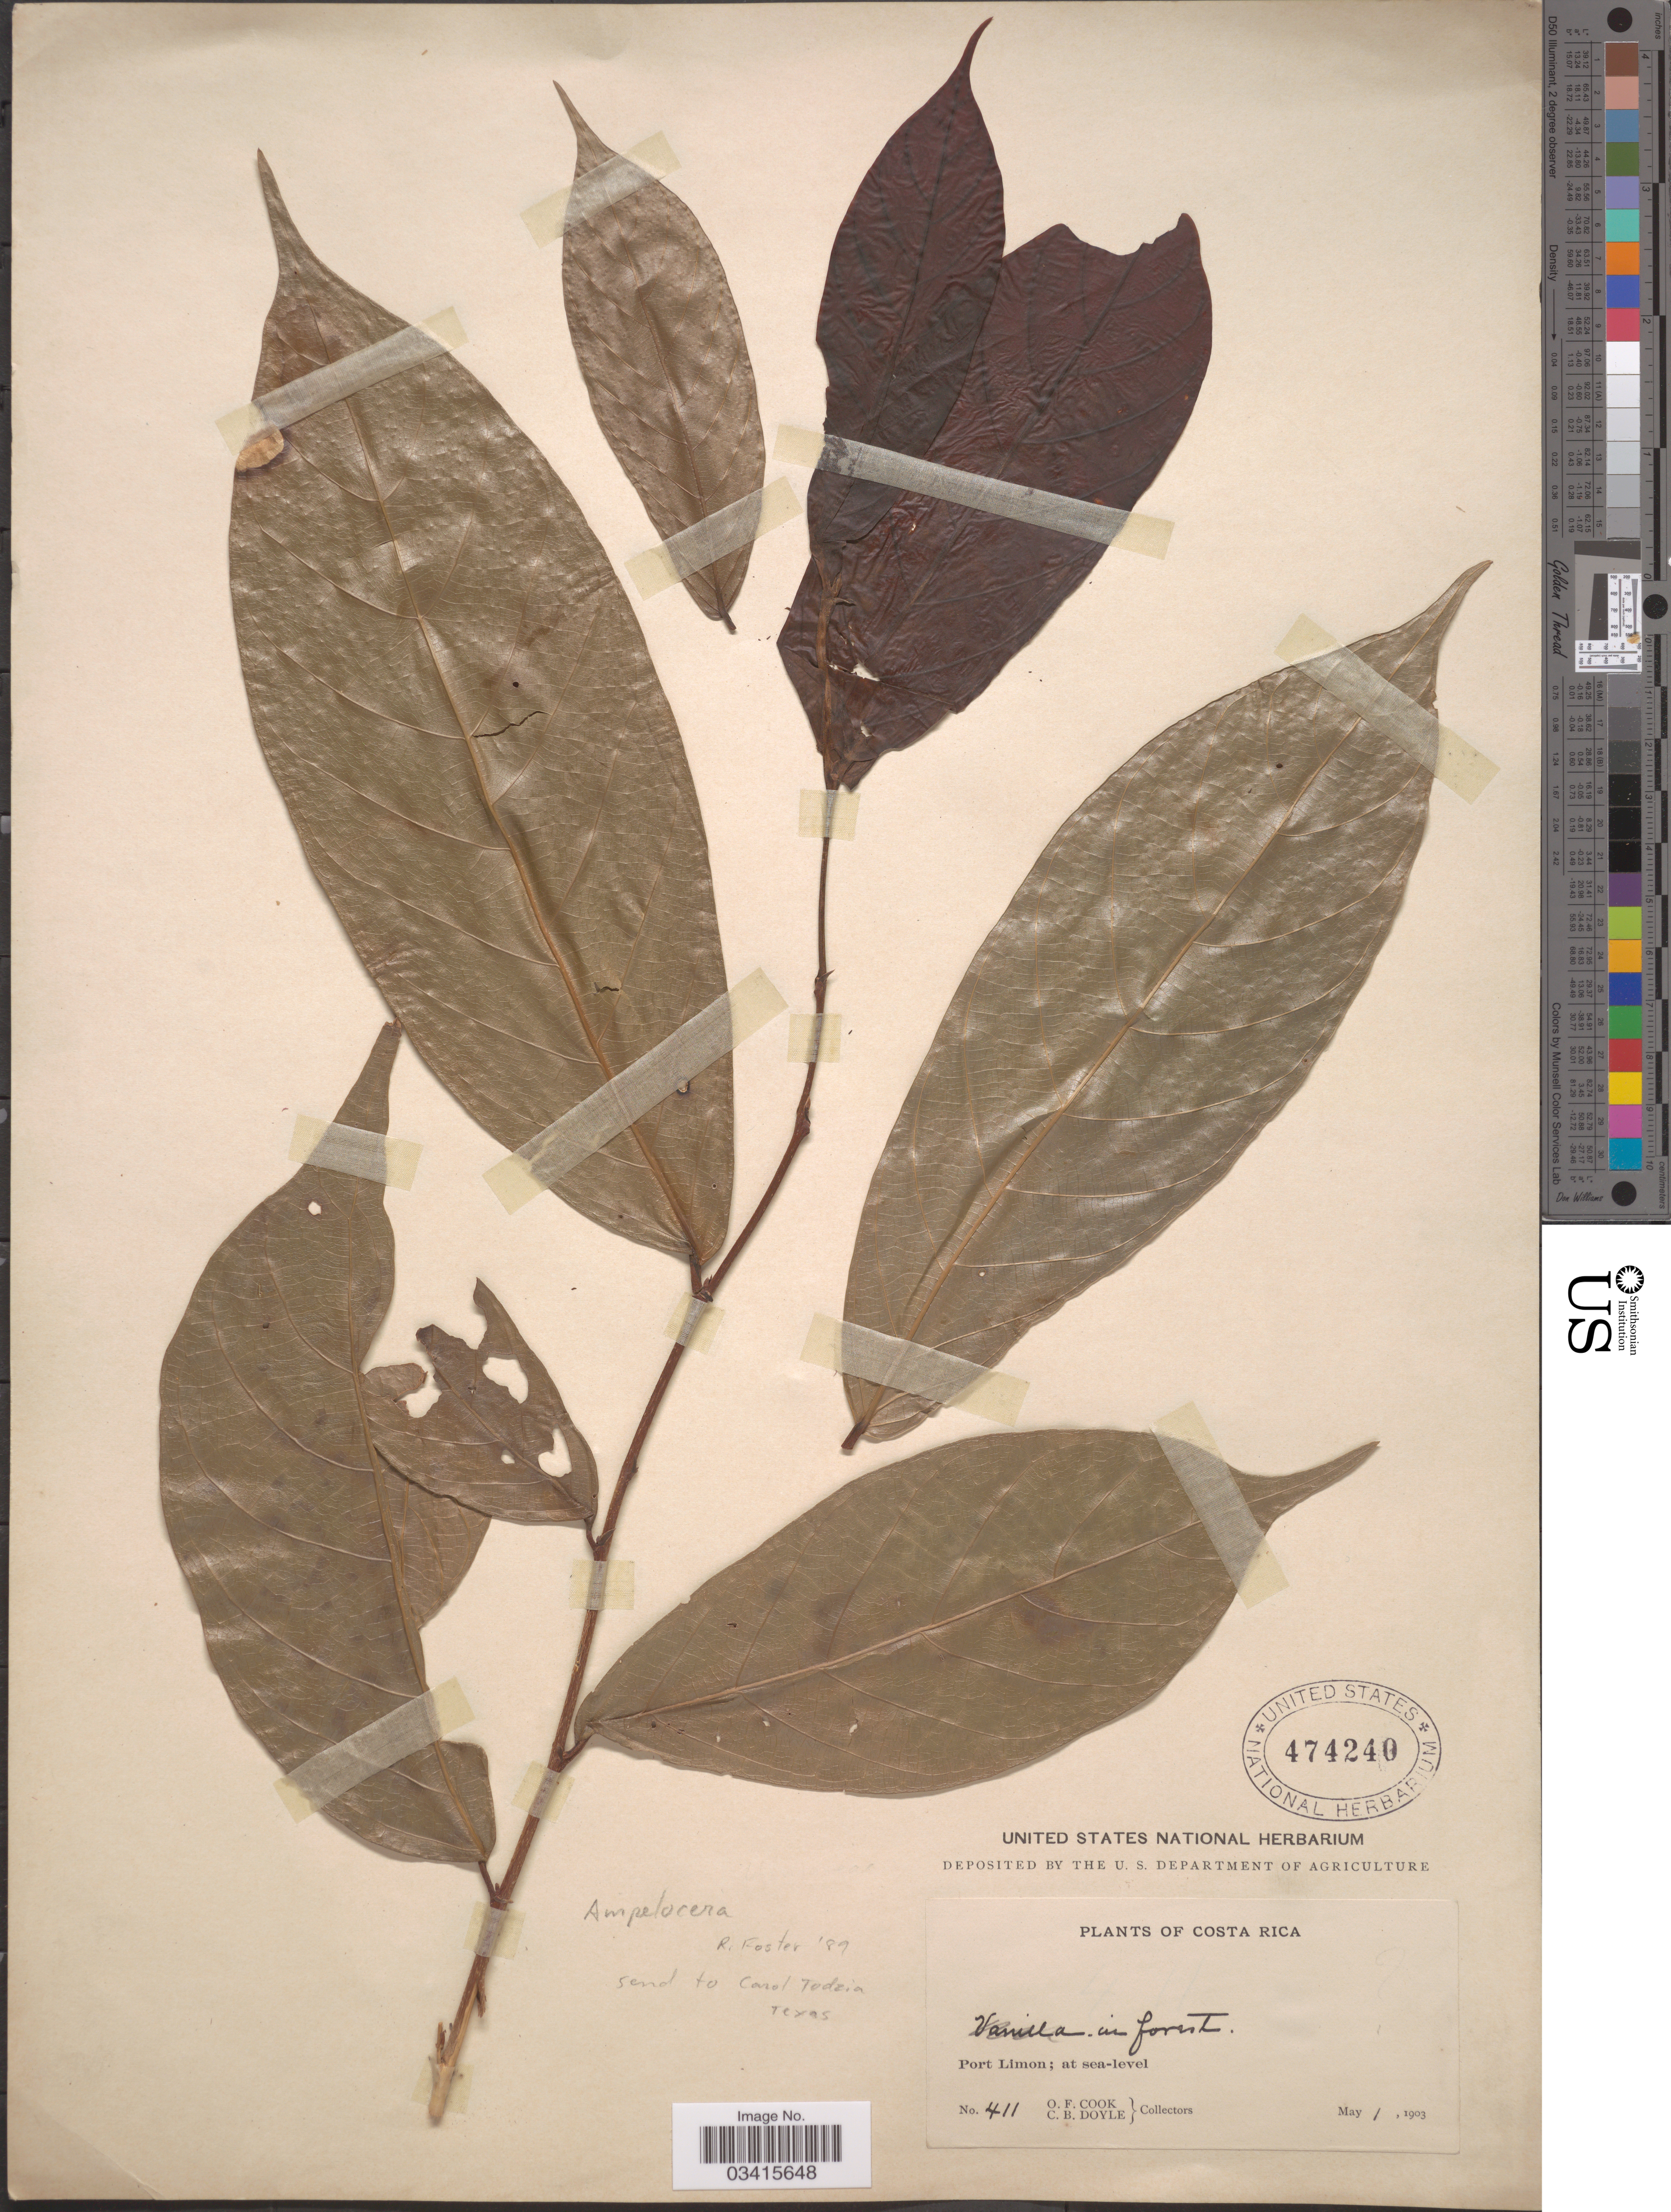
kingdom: Plantae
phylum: Tracheophyta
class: Magnoliopsida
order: Rosales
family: Cannabaceae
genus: Ampelocera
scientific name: Ampelocera sp.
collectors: O. F. Cook & C. Doyle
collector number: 411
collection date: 1903-05-01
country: Costa Rica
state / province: Limón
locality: Port Limon.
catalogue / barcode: US 474240